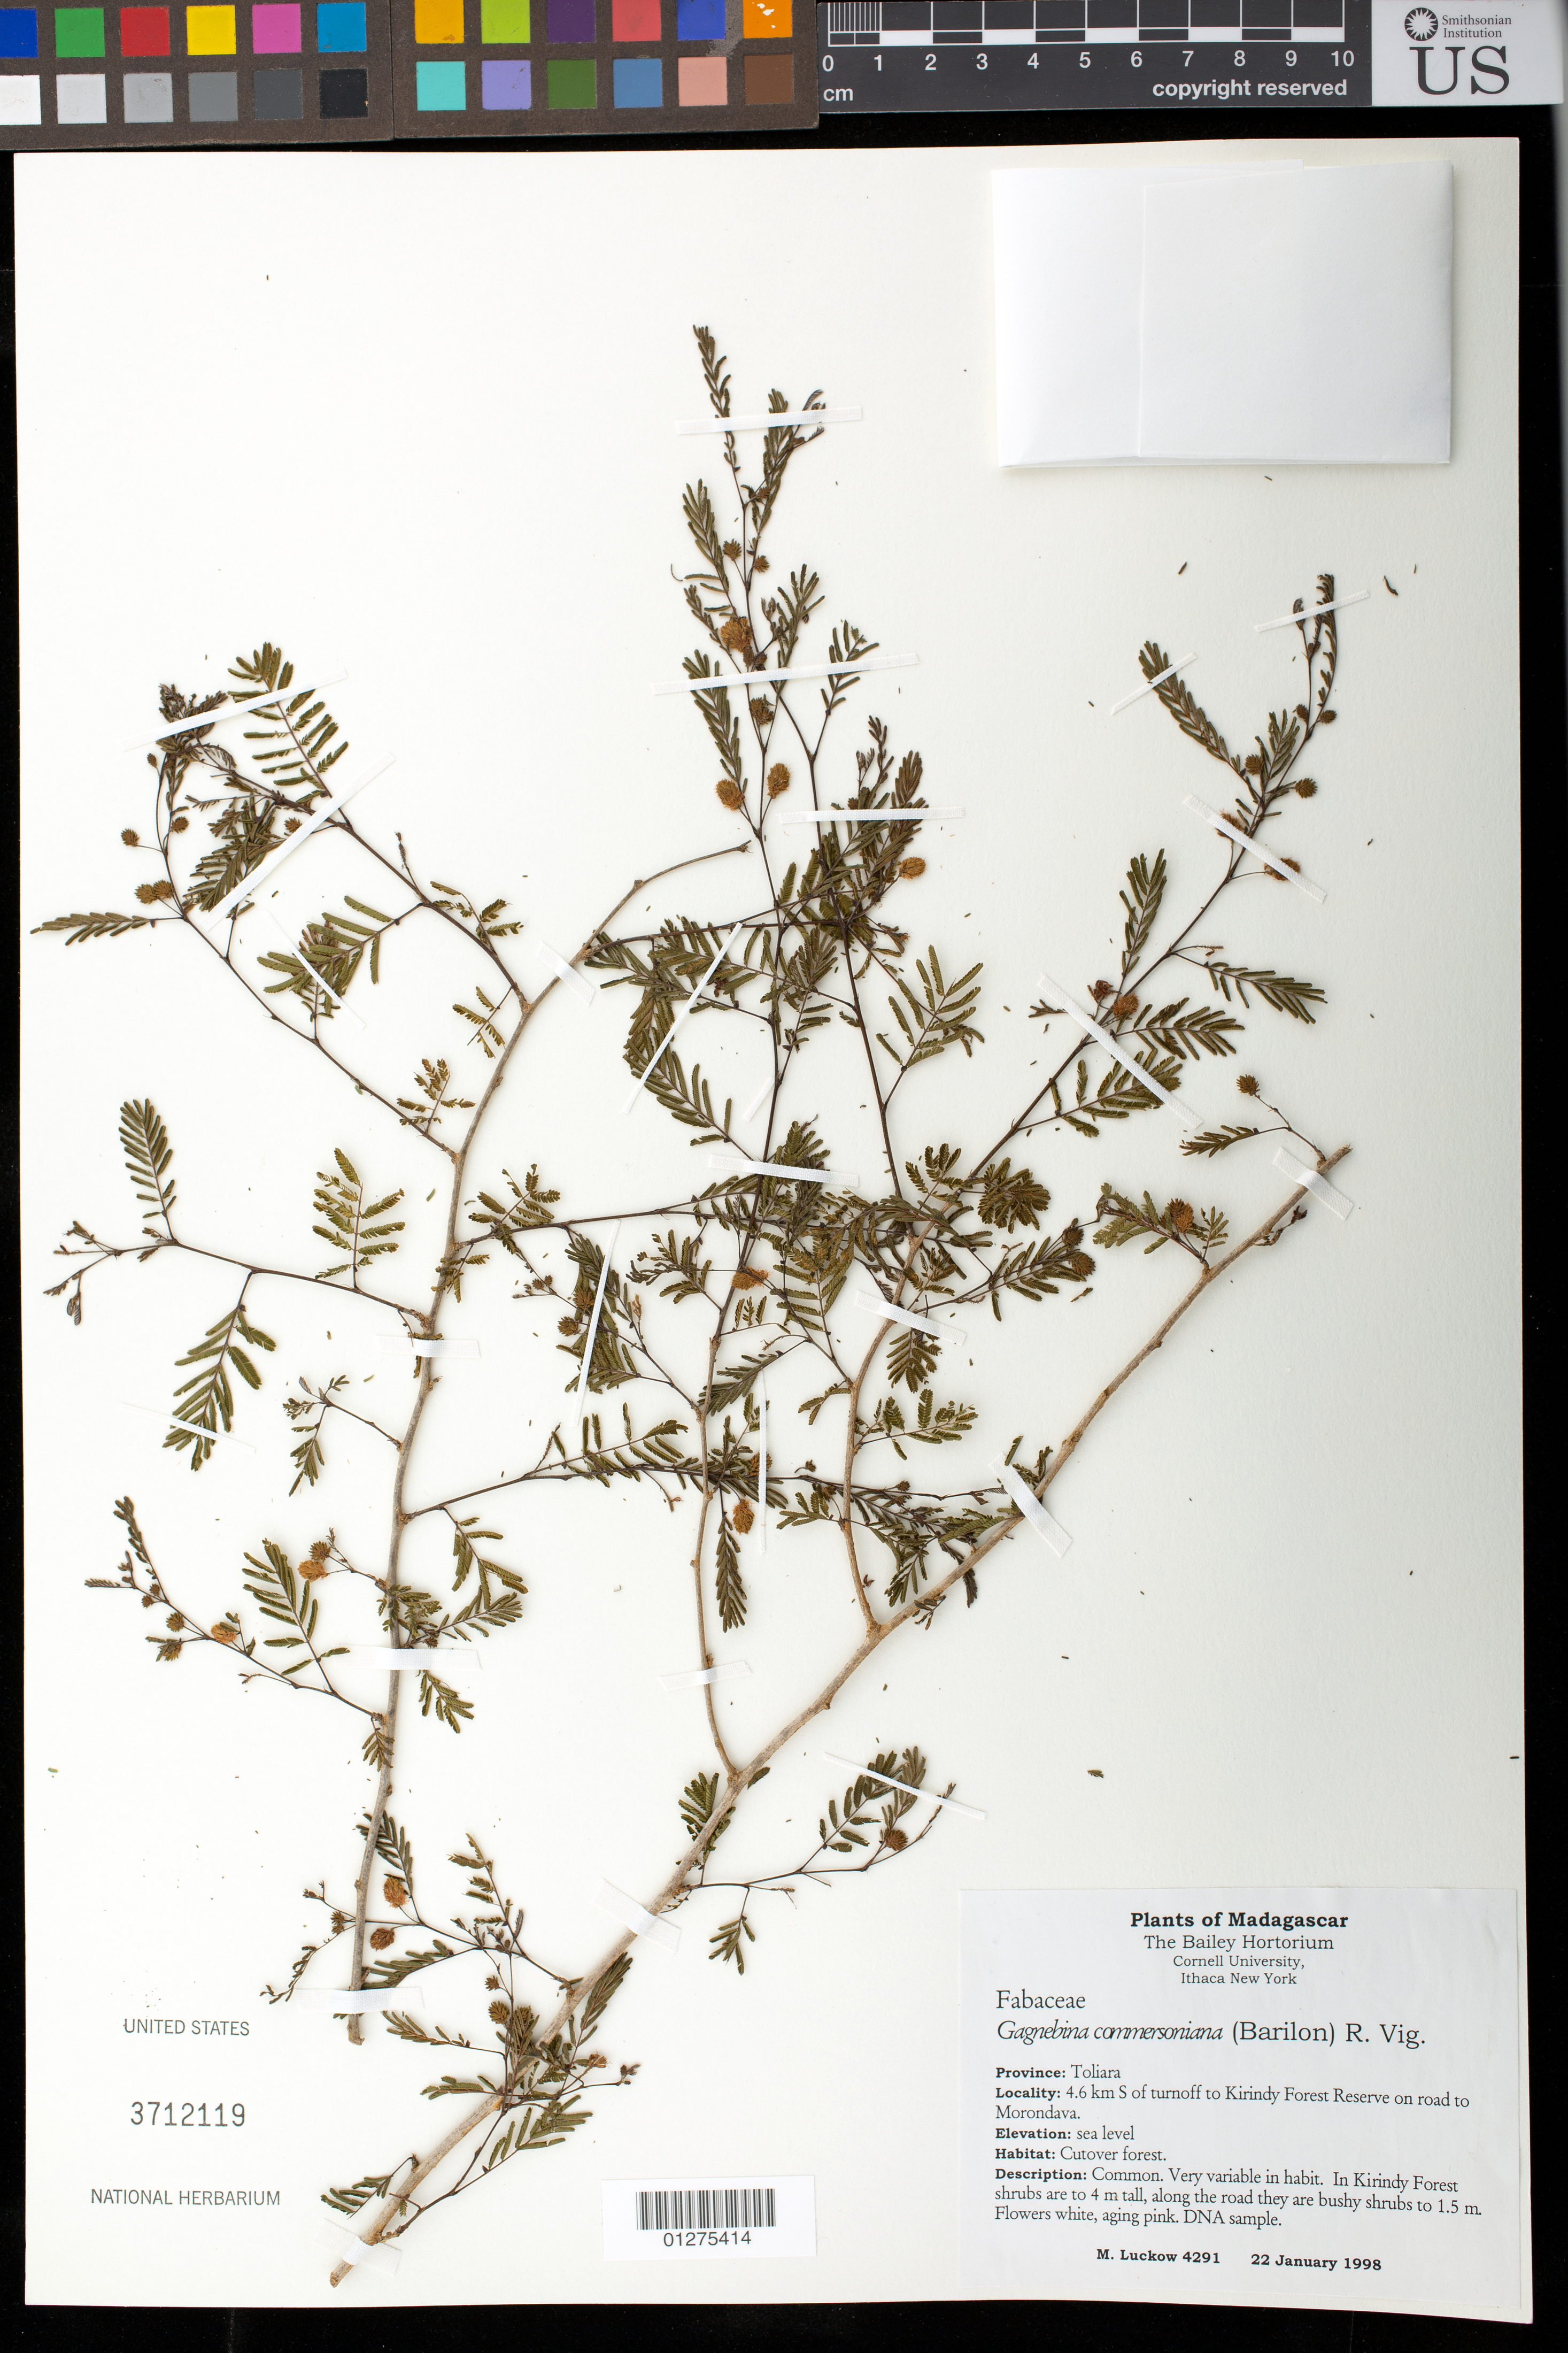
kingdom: Plantae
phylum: Tracheophyta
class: Magnoliopsida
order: Fabales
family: Fabaceae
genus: Gagnebina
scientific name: Gagnebina commersoniana (Baill.) R. Vig.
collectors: M. A. Luckow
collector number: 4291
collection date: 1998-01-22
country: Madagascar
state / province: Menabe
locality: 4.6 km S of turnoff to Kirindy Forest Reserve on road to Morondava.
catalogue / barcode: US 3712119